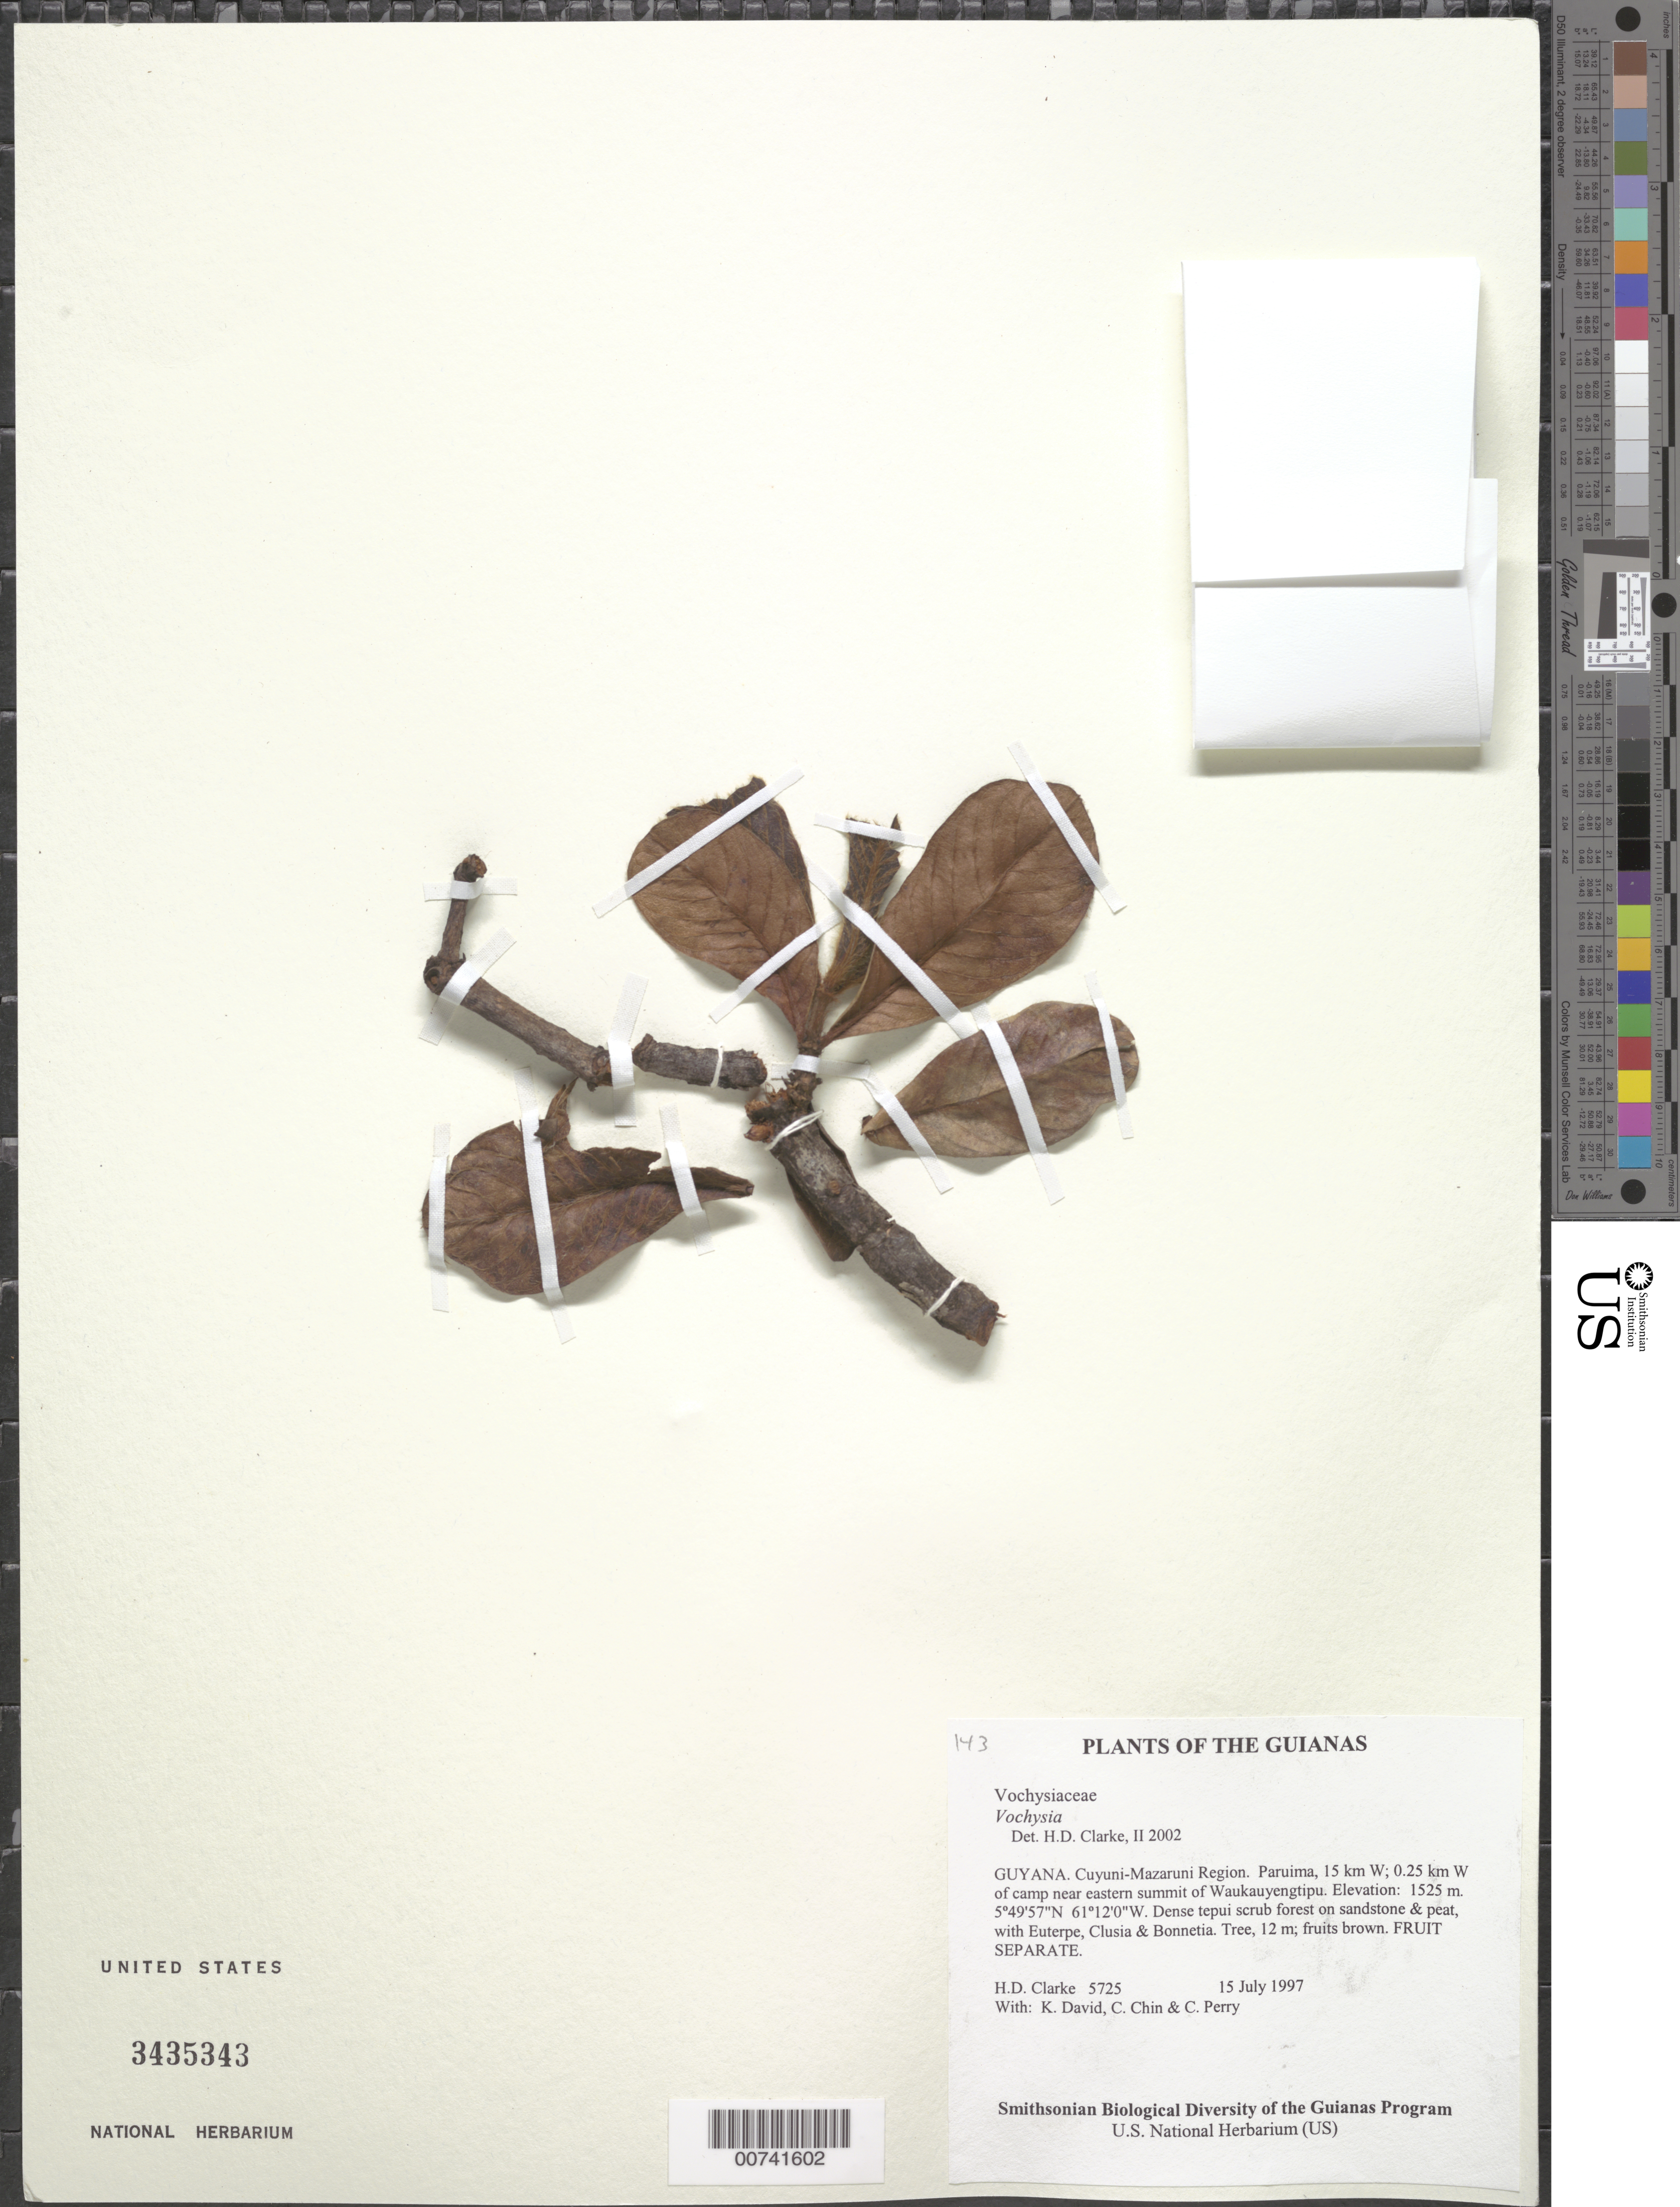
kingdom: Plantae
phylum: Tracheophyta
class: Magnoliopsida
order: Myrtales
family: Vochysiaceae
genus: Vochysia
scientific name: Vochysia sp.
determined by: Clarke, H. D., University of North Carolina (Asheville)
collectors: H. D. Clarke, K. David, C. Chin & C. Perry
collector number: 5725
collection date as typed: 15 July 1997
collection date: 1997-07-15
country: Guyana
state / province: Cuyuni-Mazaruni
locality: Paruima, 15 km W; 0.25 km W of camp near eastern summit of Waukauyengtipu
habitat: Dense tepui scrub forest on sandstone & peat, with Euterpe, Clusia & Bonnetia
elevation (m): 1525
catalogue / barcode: US 3435343